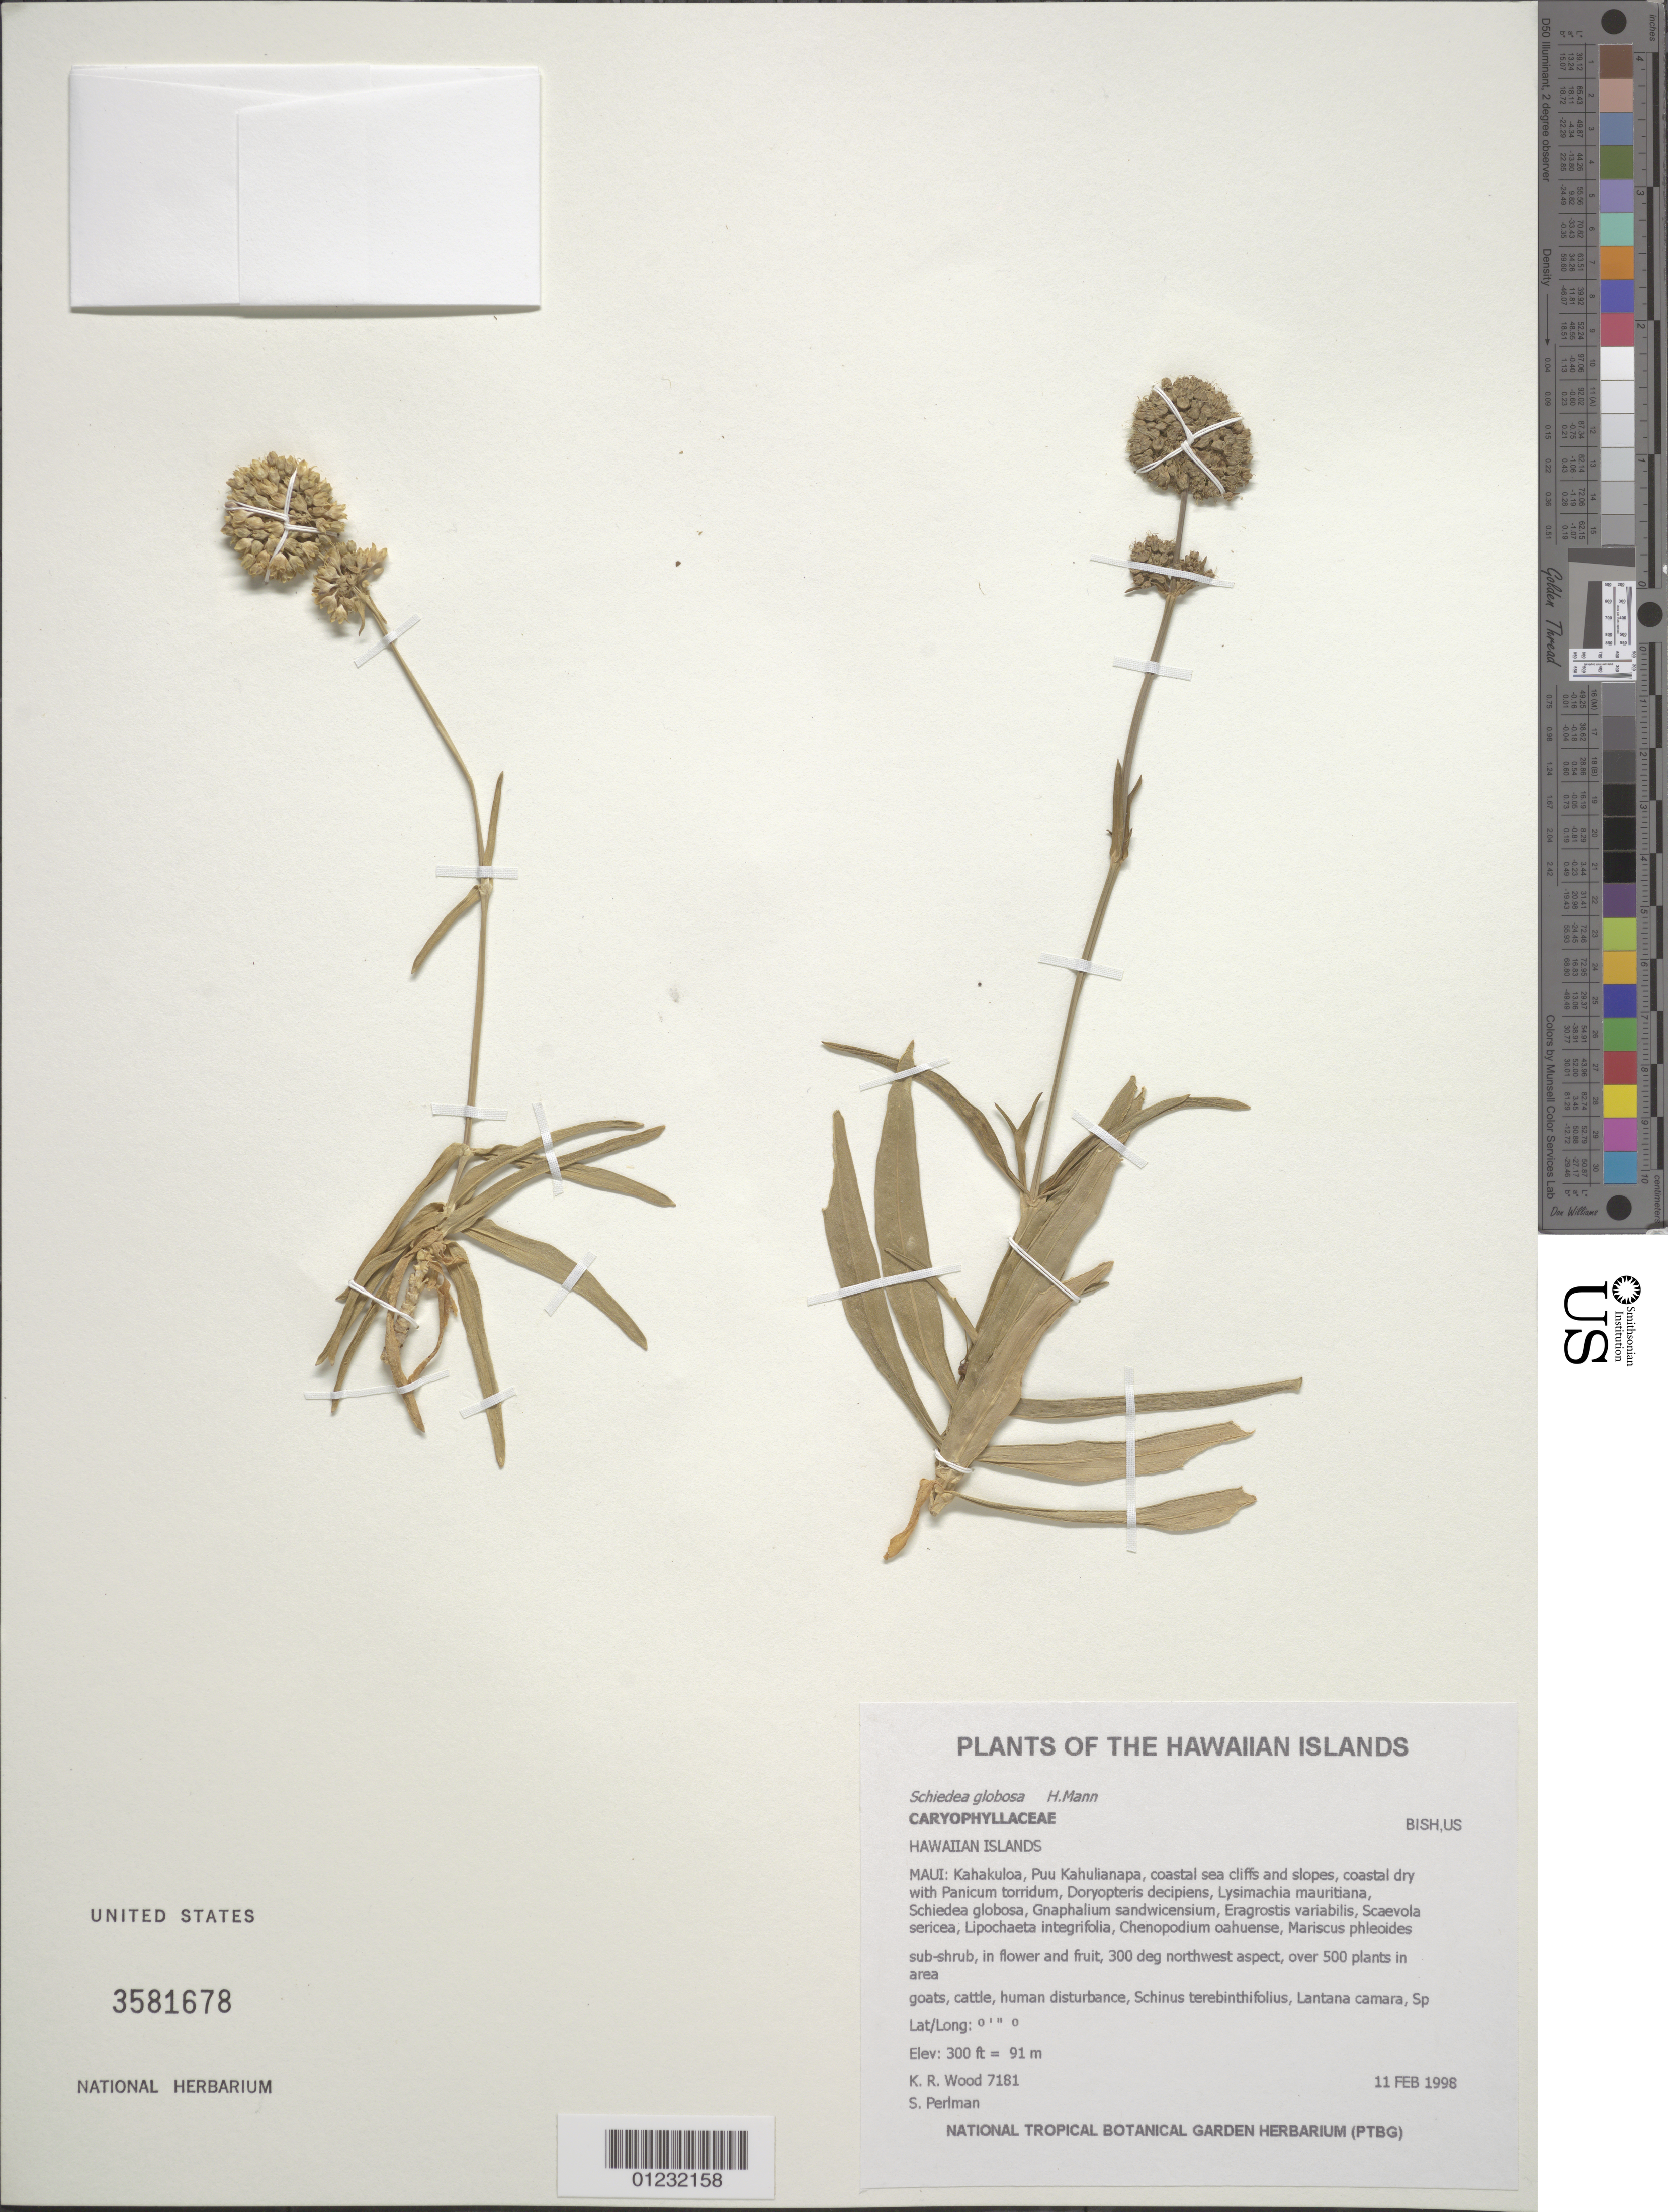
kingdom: Plantae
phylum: Tracheophyta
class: Magnoliopsida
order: Caryophyllales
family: Caryophyllaceae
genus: Schiedea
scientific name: Schiedea globosa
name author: H. Mann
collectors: K. R. Wood & S. P. Perlman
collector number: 7181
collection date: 1998-02-11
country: United States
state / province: Hawaii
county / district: Maui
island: Maui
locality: Kahakuloa, Puu Kahulianapaa, coastal sea cliffs and slopes, coastal dry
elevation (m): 91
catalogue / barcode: US 3581678